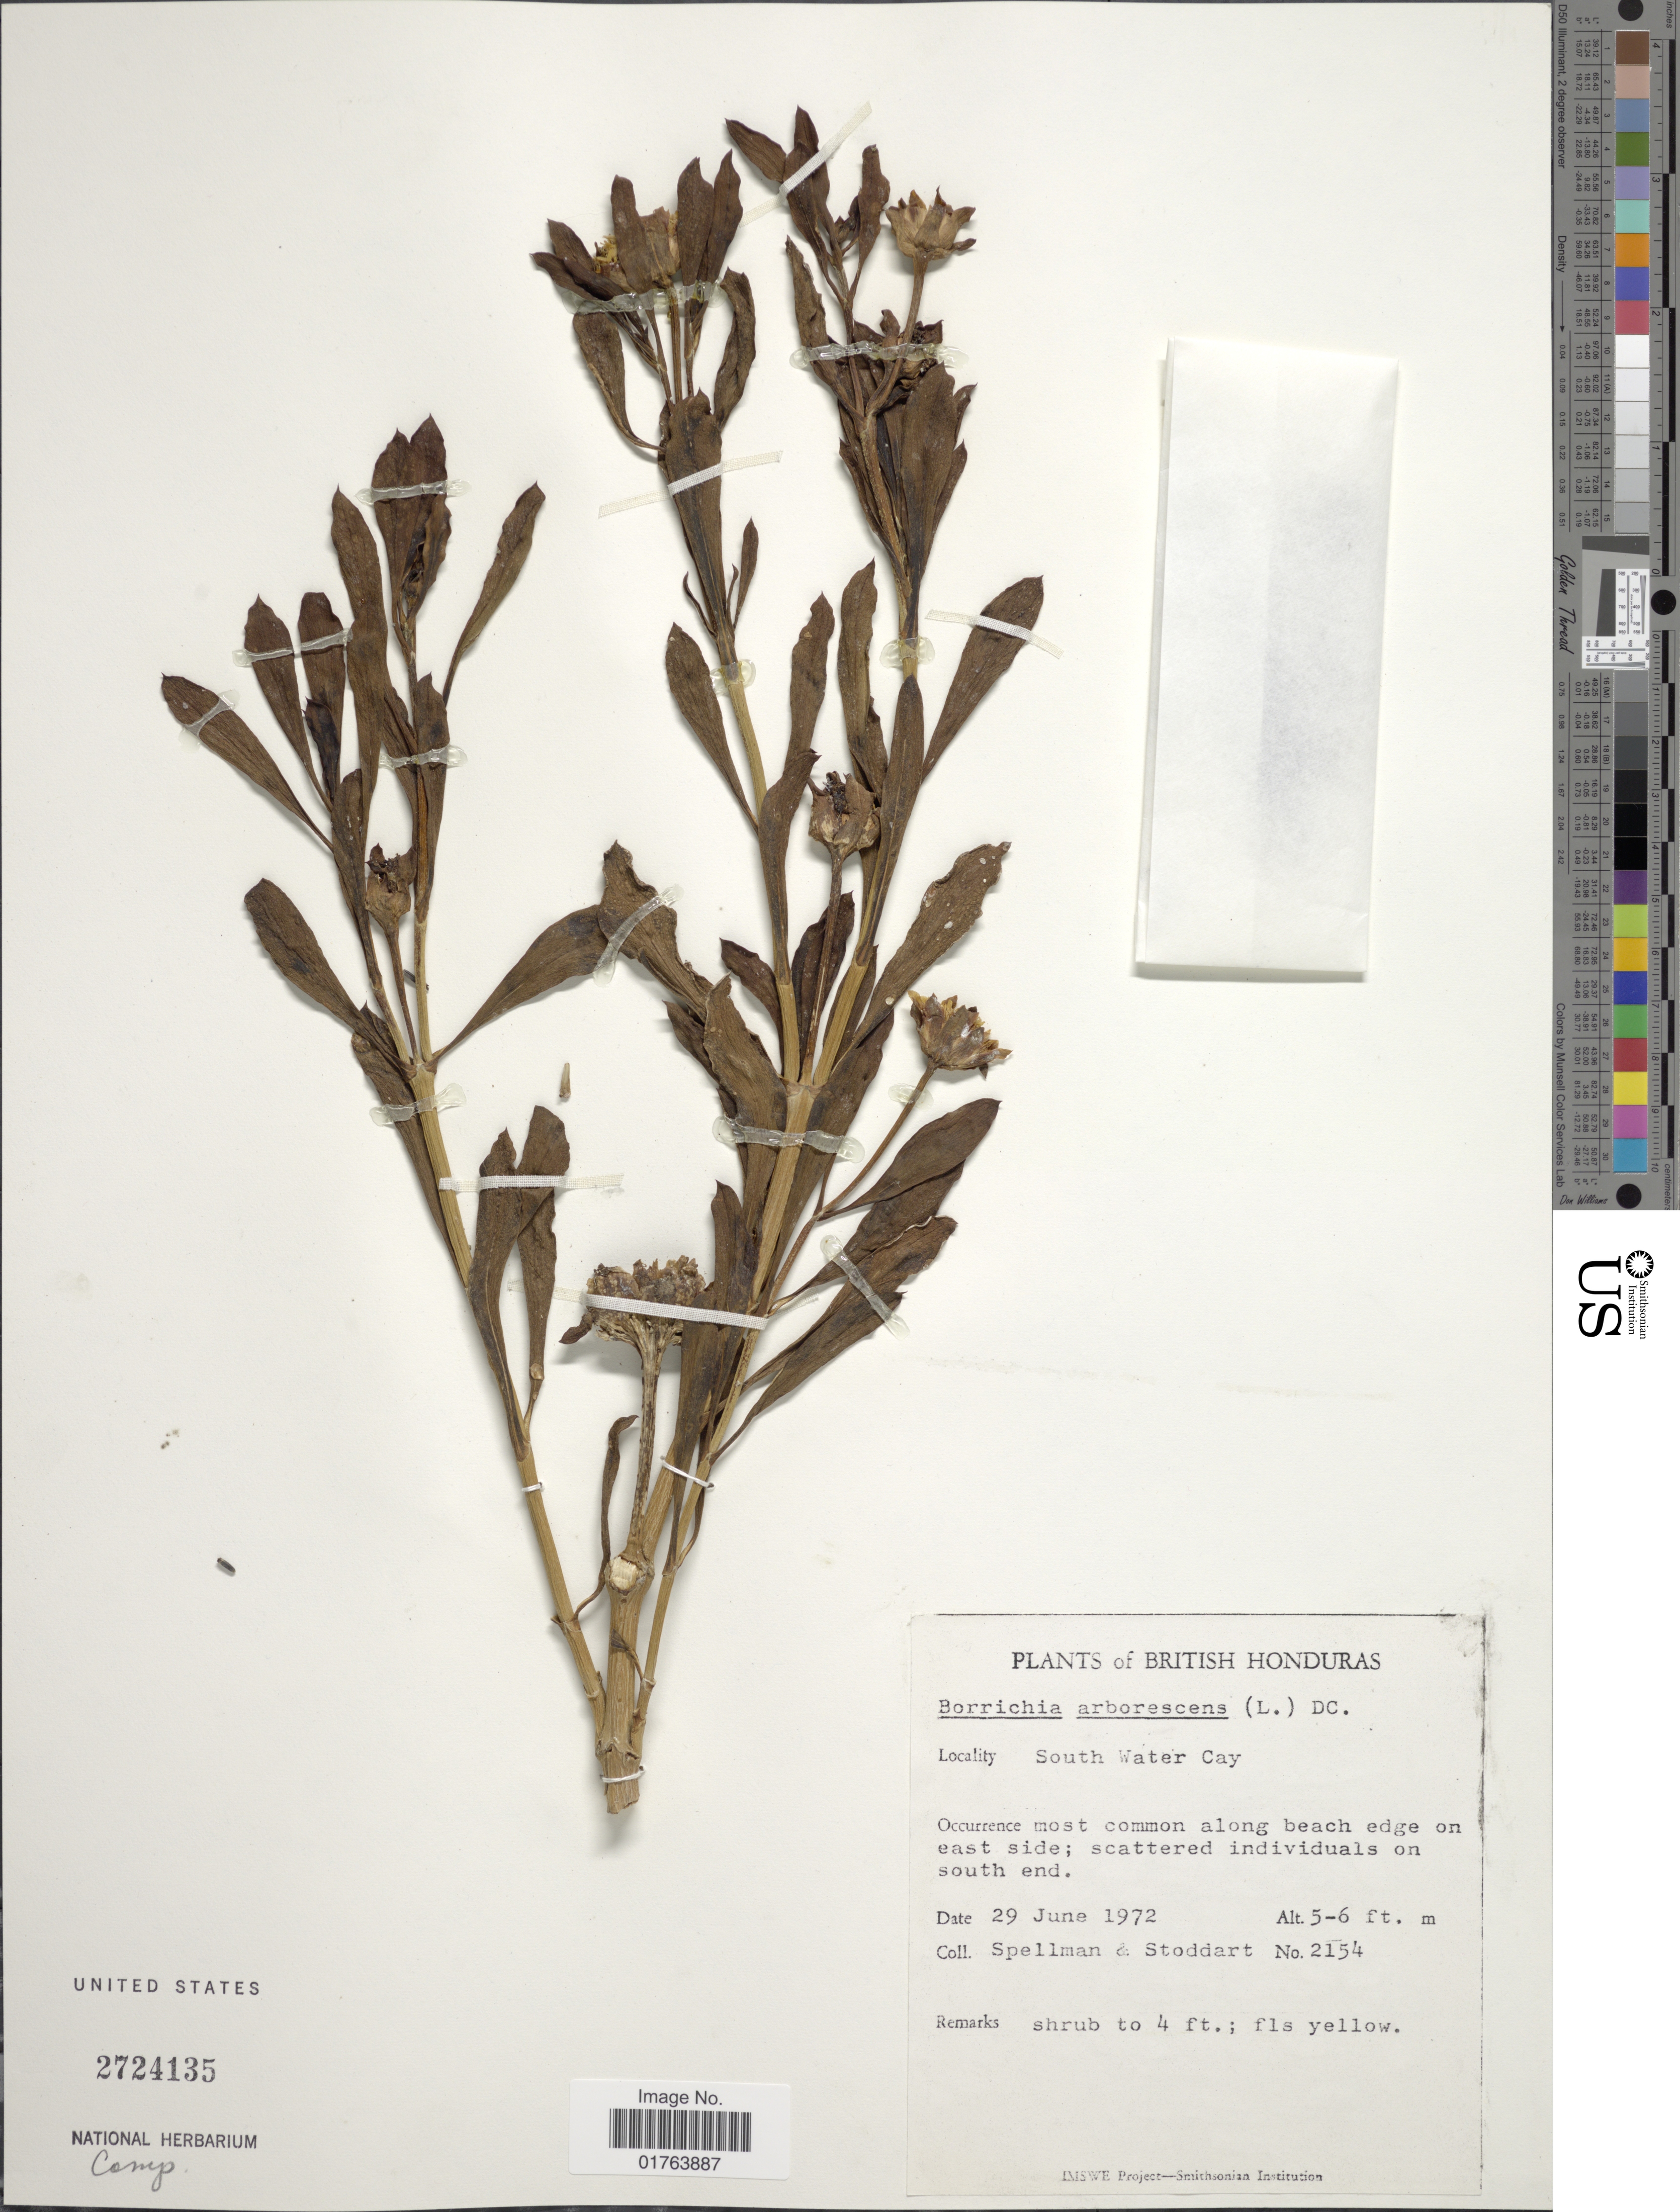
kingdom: Plantae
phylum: Tracheophyta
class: Magnoliopsida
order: Asterales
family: Asteraceae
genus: Borrichia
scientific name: Borrichia arborescens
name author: (L.) DC.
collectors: Spellman, -- & -. Stoddart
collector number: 2154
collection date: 1972-06-29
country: Belize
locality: British Honduras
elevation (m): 2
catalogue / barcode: US 2724135